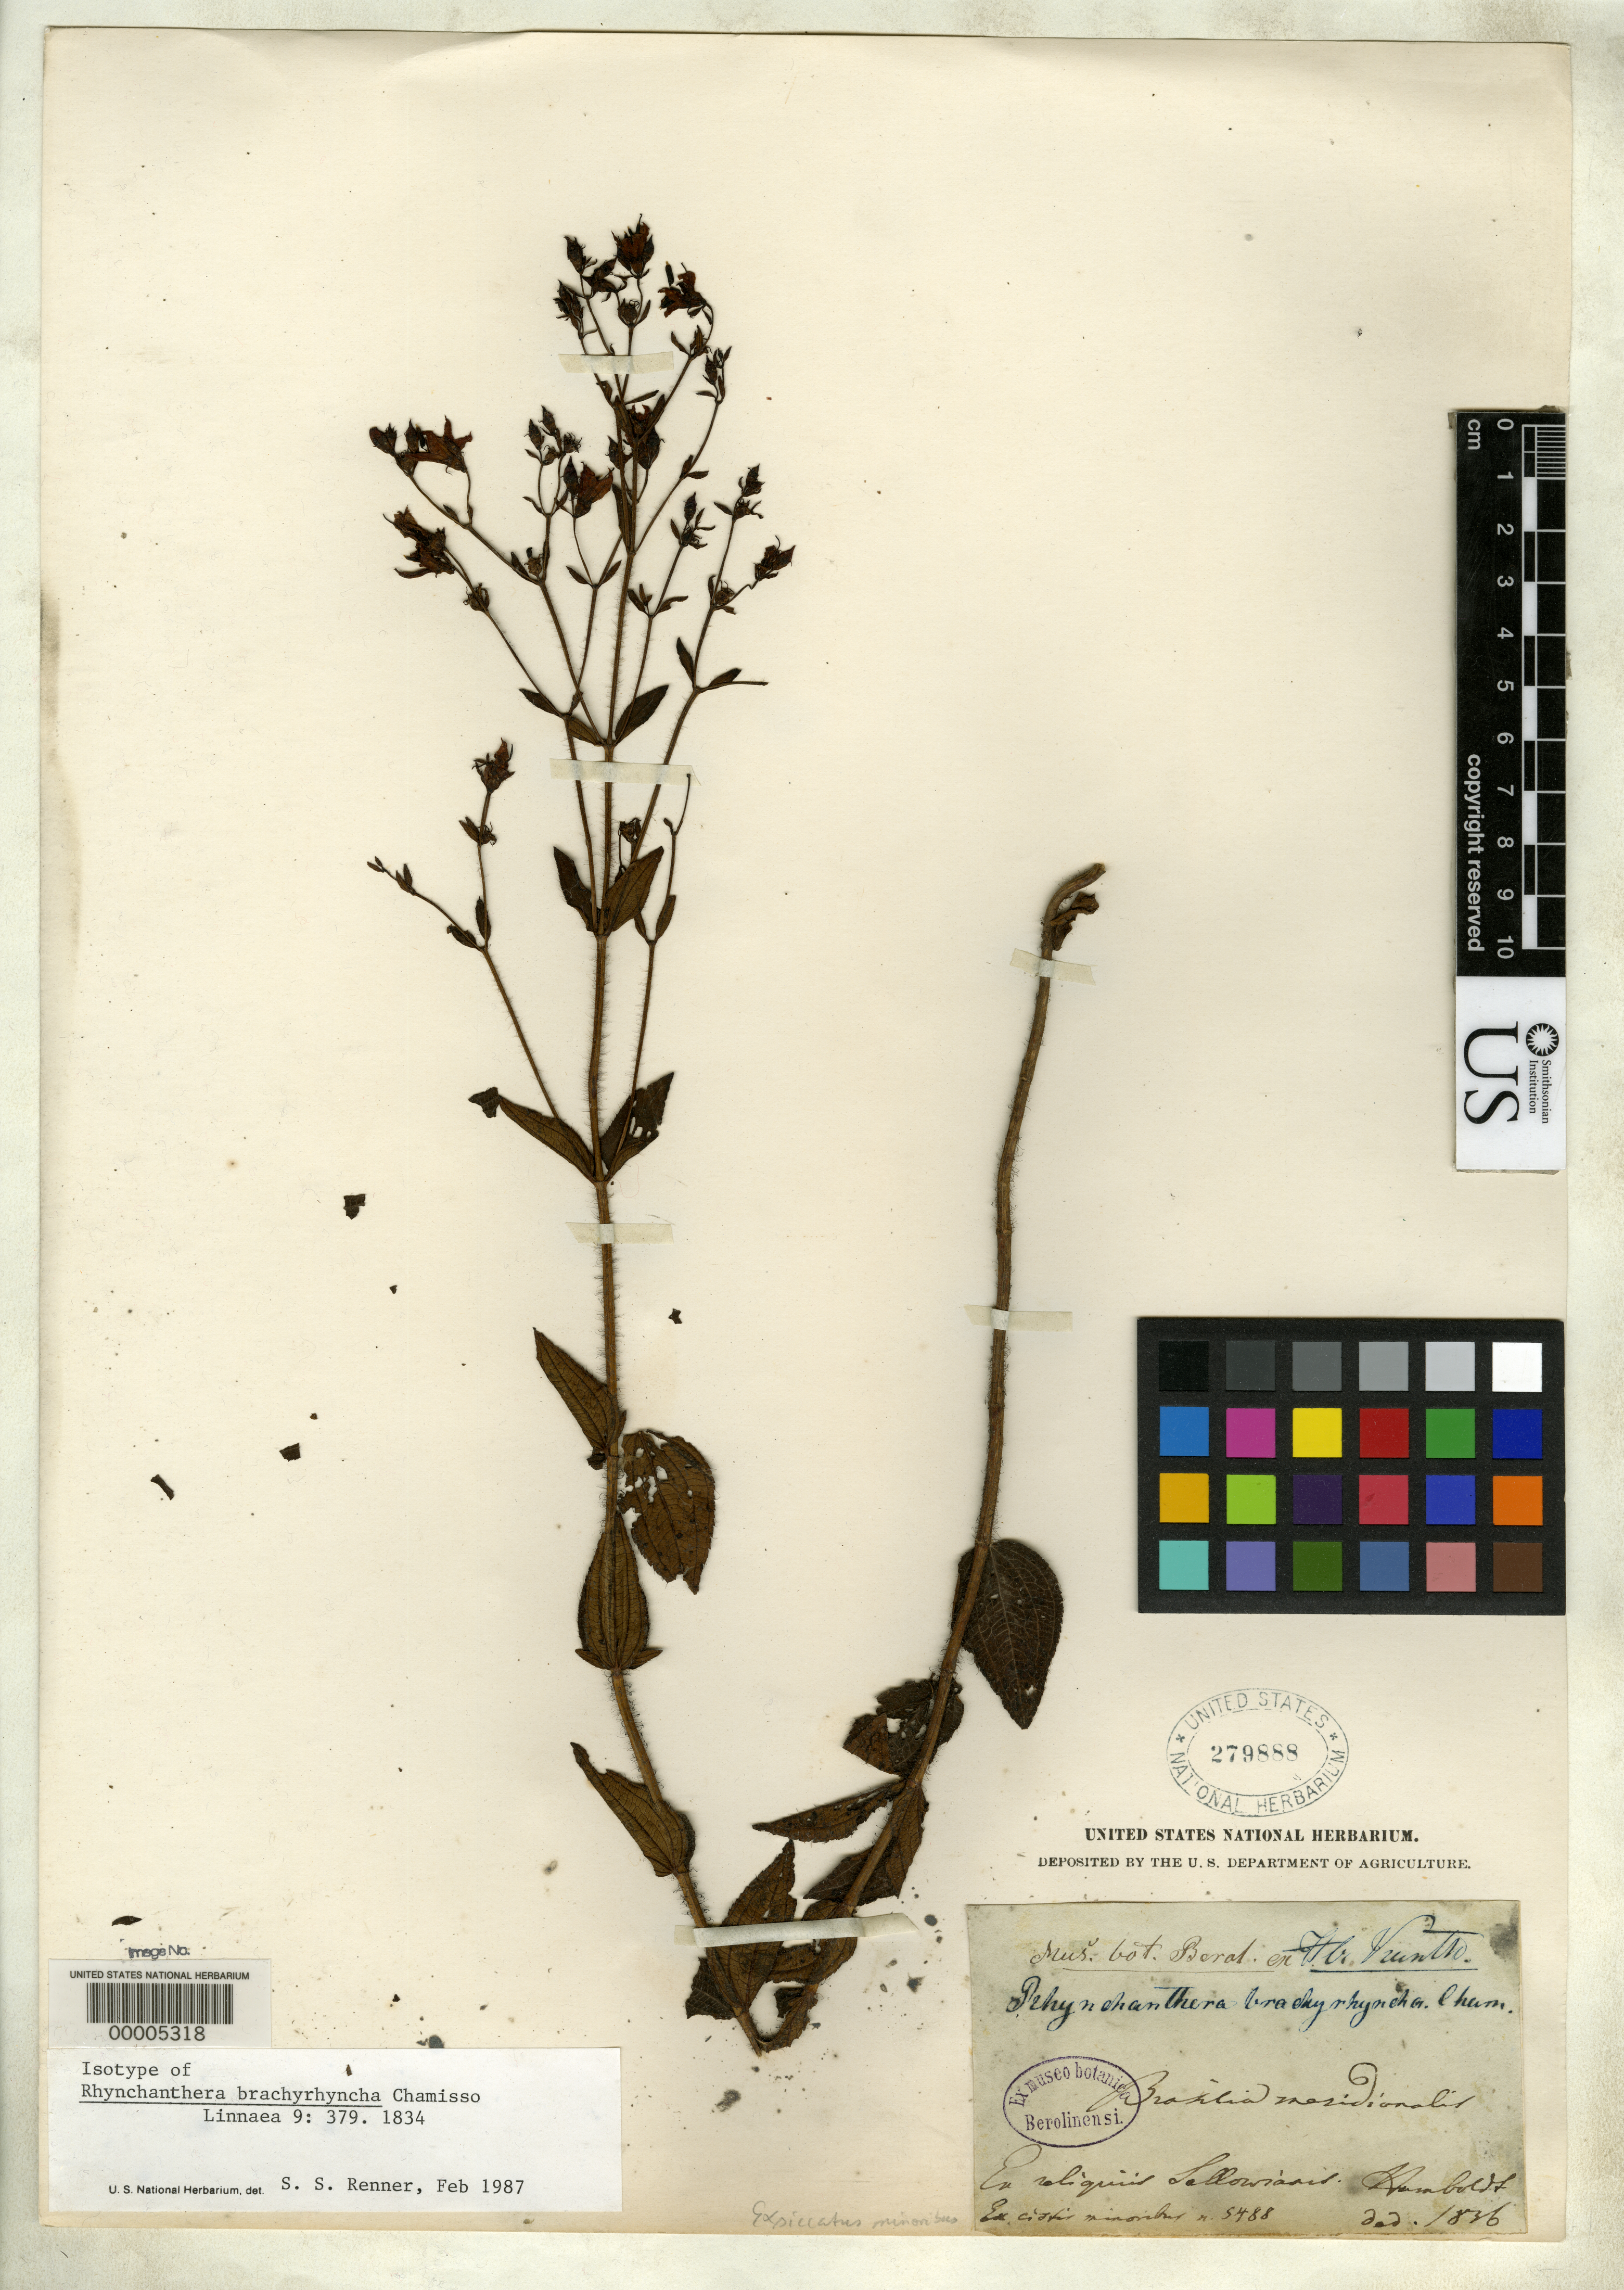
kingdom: Plantae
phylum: Tracheophyta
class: Magnoliopsida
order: Myrtales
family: Melastomataceae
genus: Rhynchanthera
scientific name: Rhynchanthera brachyrhyncha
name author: Cham.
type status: Isotype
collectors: F. Sellow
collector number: Exsic. Minonibus 5488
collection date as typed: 1836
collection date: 1836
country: Brazil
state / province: Minas Gerais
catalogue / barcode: US 279888